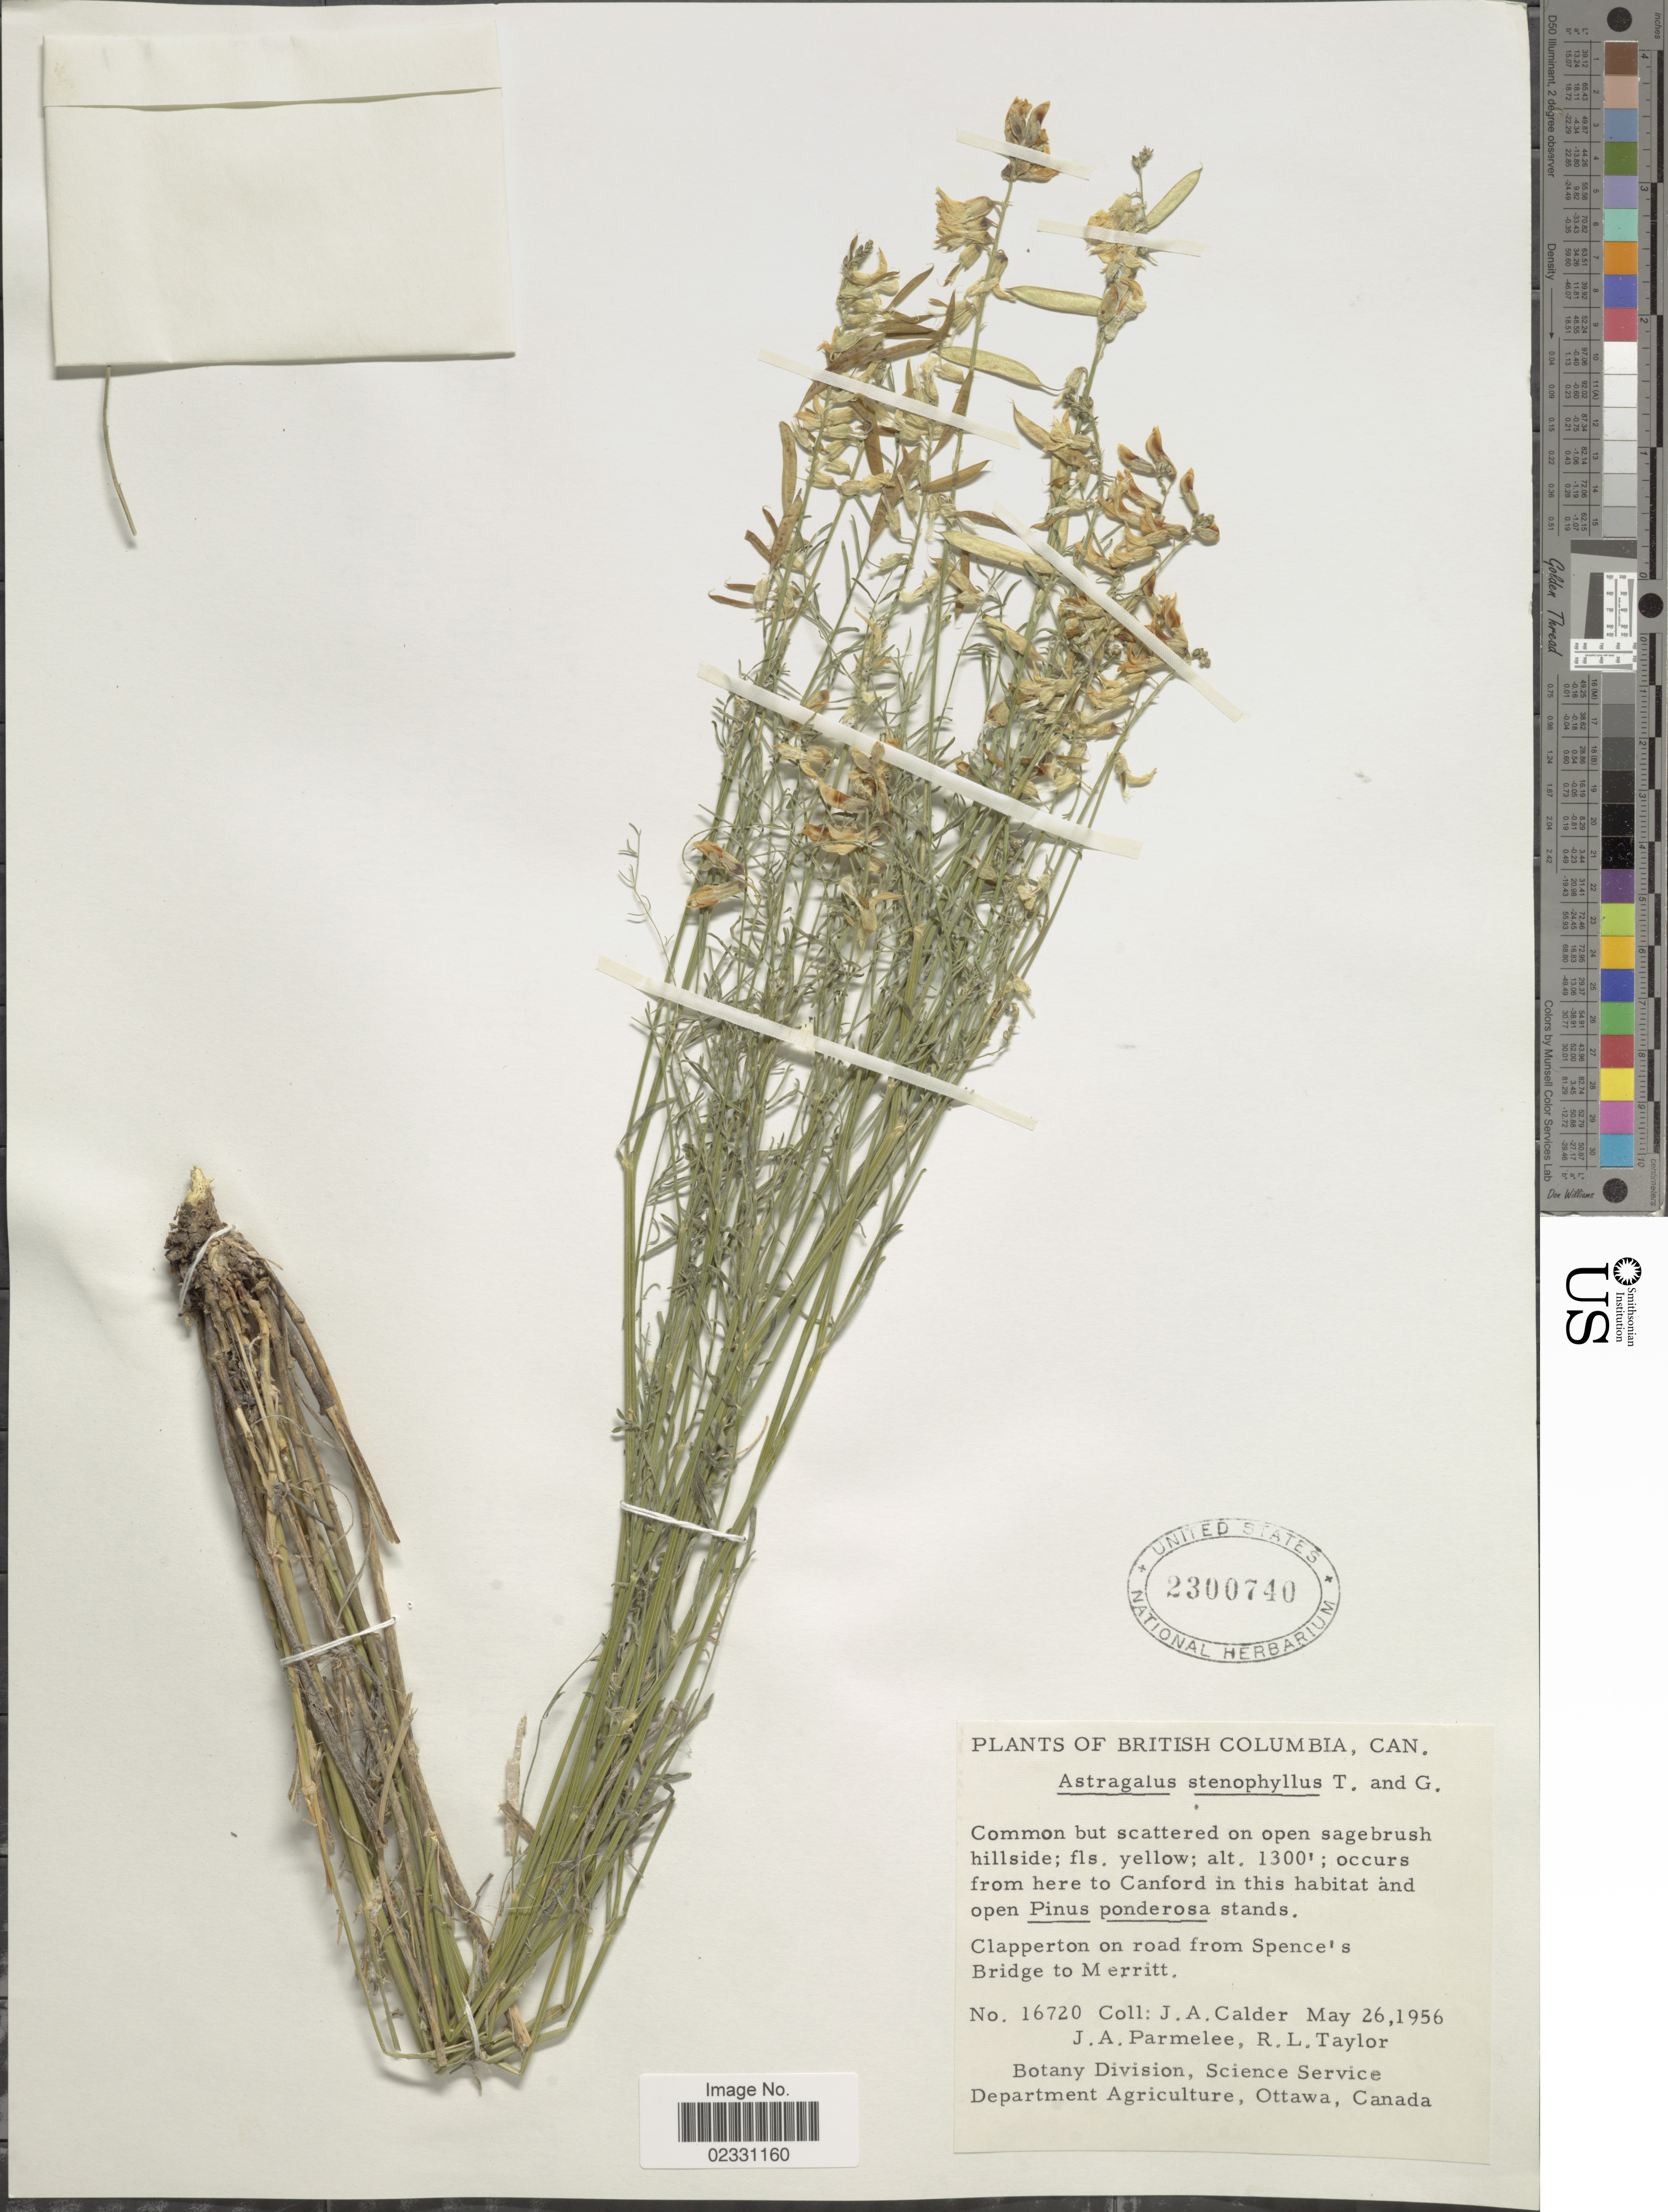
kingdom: Plantae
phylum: Tracheophyta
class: Magnoliopsida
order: Fabales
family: Fabaceae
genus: Astragalus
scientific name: Astragalus filipes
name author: A. Gray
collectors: J. A. Calder, J. A. Parmelee & R. Taylor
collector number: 16720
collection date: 1956-05-26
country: Canada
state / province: British Columbia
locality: Clapperton on road from Spence's Bridge to Merritt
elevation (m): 396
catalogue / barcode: US 2300740